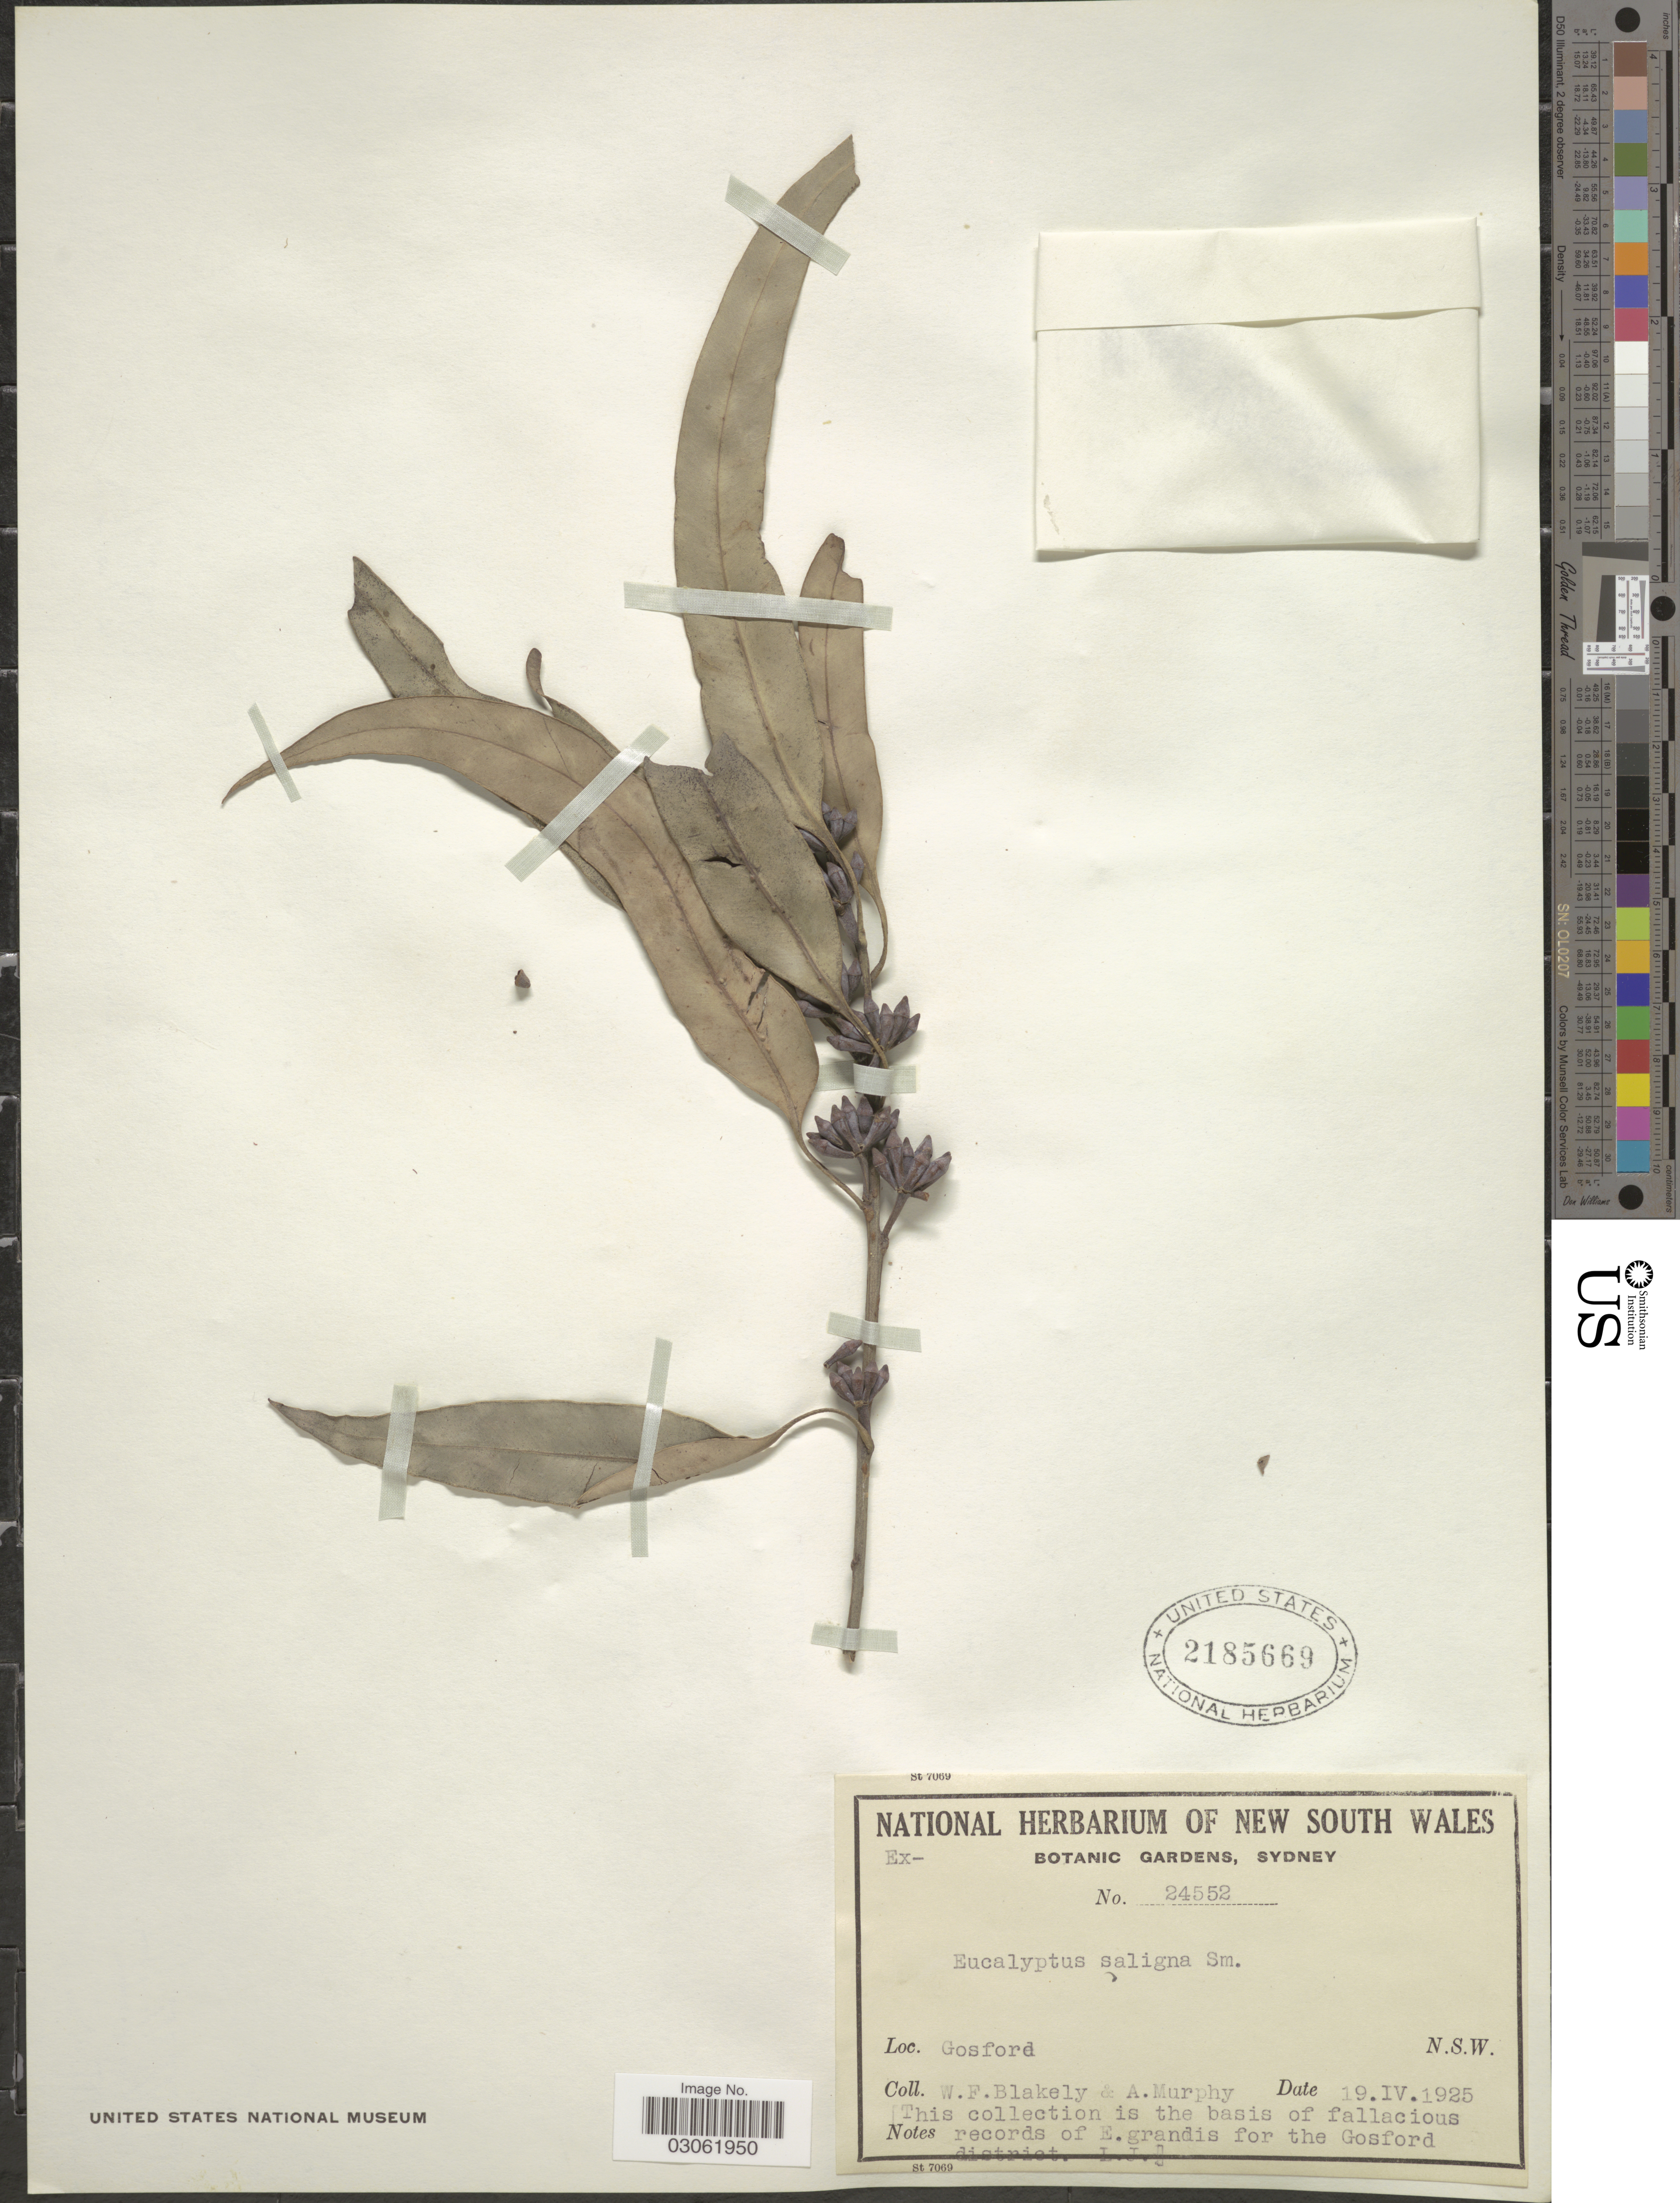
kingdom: Plantae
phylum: Tracheophyta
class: Magnoliopsida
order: Myrtales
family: Myrtaceae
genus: Eucalyptus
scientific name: Eucalyptus saligna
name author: Sm.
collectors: W. Blakely & A. Murphy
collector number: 24552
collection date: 1925-04-19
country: Australia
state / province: New South Wales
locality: Gosford.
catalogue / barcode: US 2185669